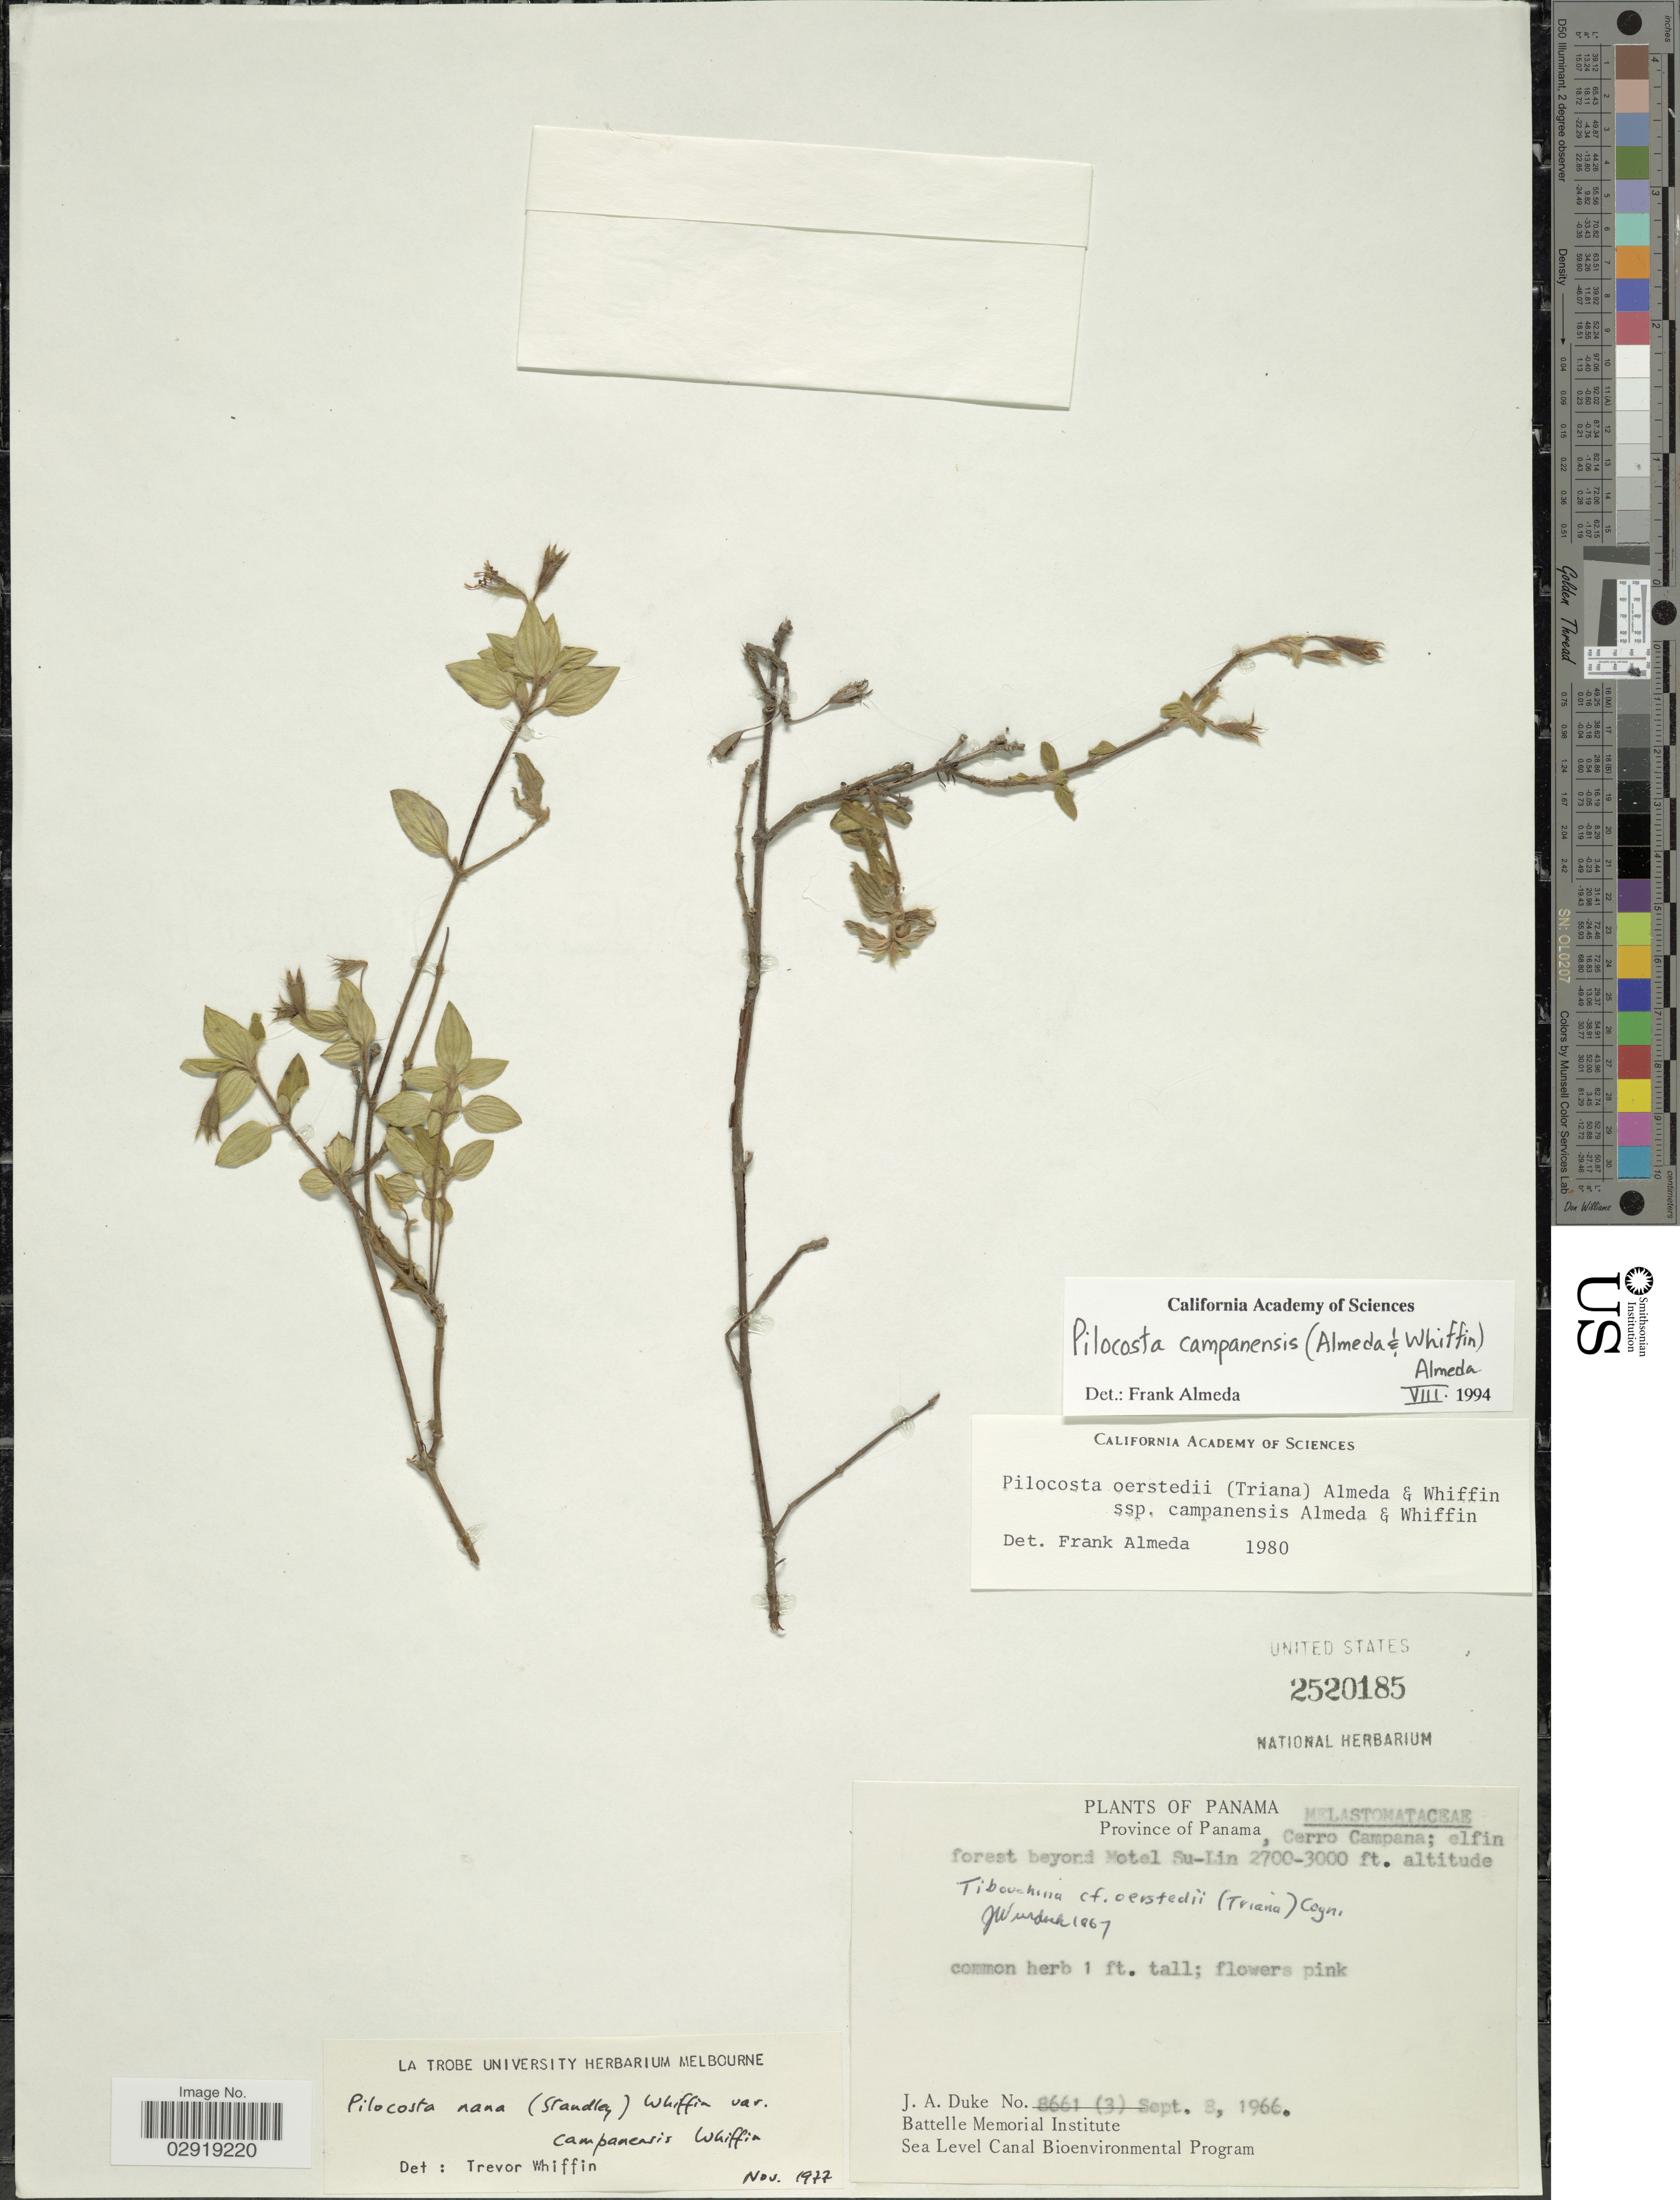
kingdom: Plantae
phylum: Tracheophyta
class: Magnoliopsida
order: Myrtales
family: Melastomataceae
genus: Pilocosta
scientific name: Pilocosta campanensis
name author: (Almeda &) Almeda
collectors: J. A. Duke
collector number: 8661(3)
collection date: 1966-09-08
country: Panama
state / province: Panamá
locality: Cerro Campana; elfin forest beyond Motel Su-Lin.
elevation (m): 823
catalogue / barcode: US 2520185